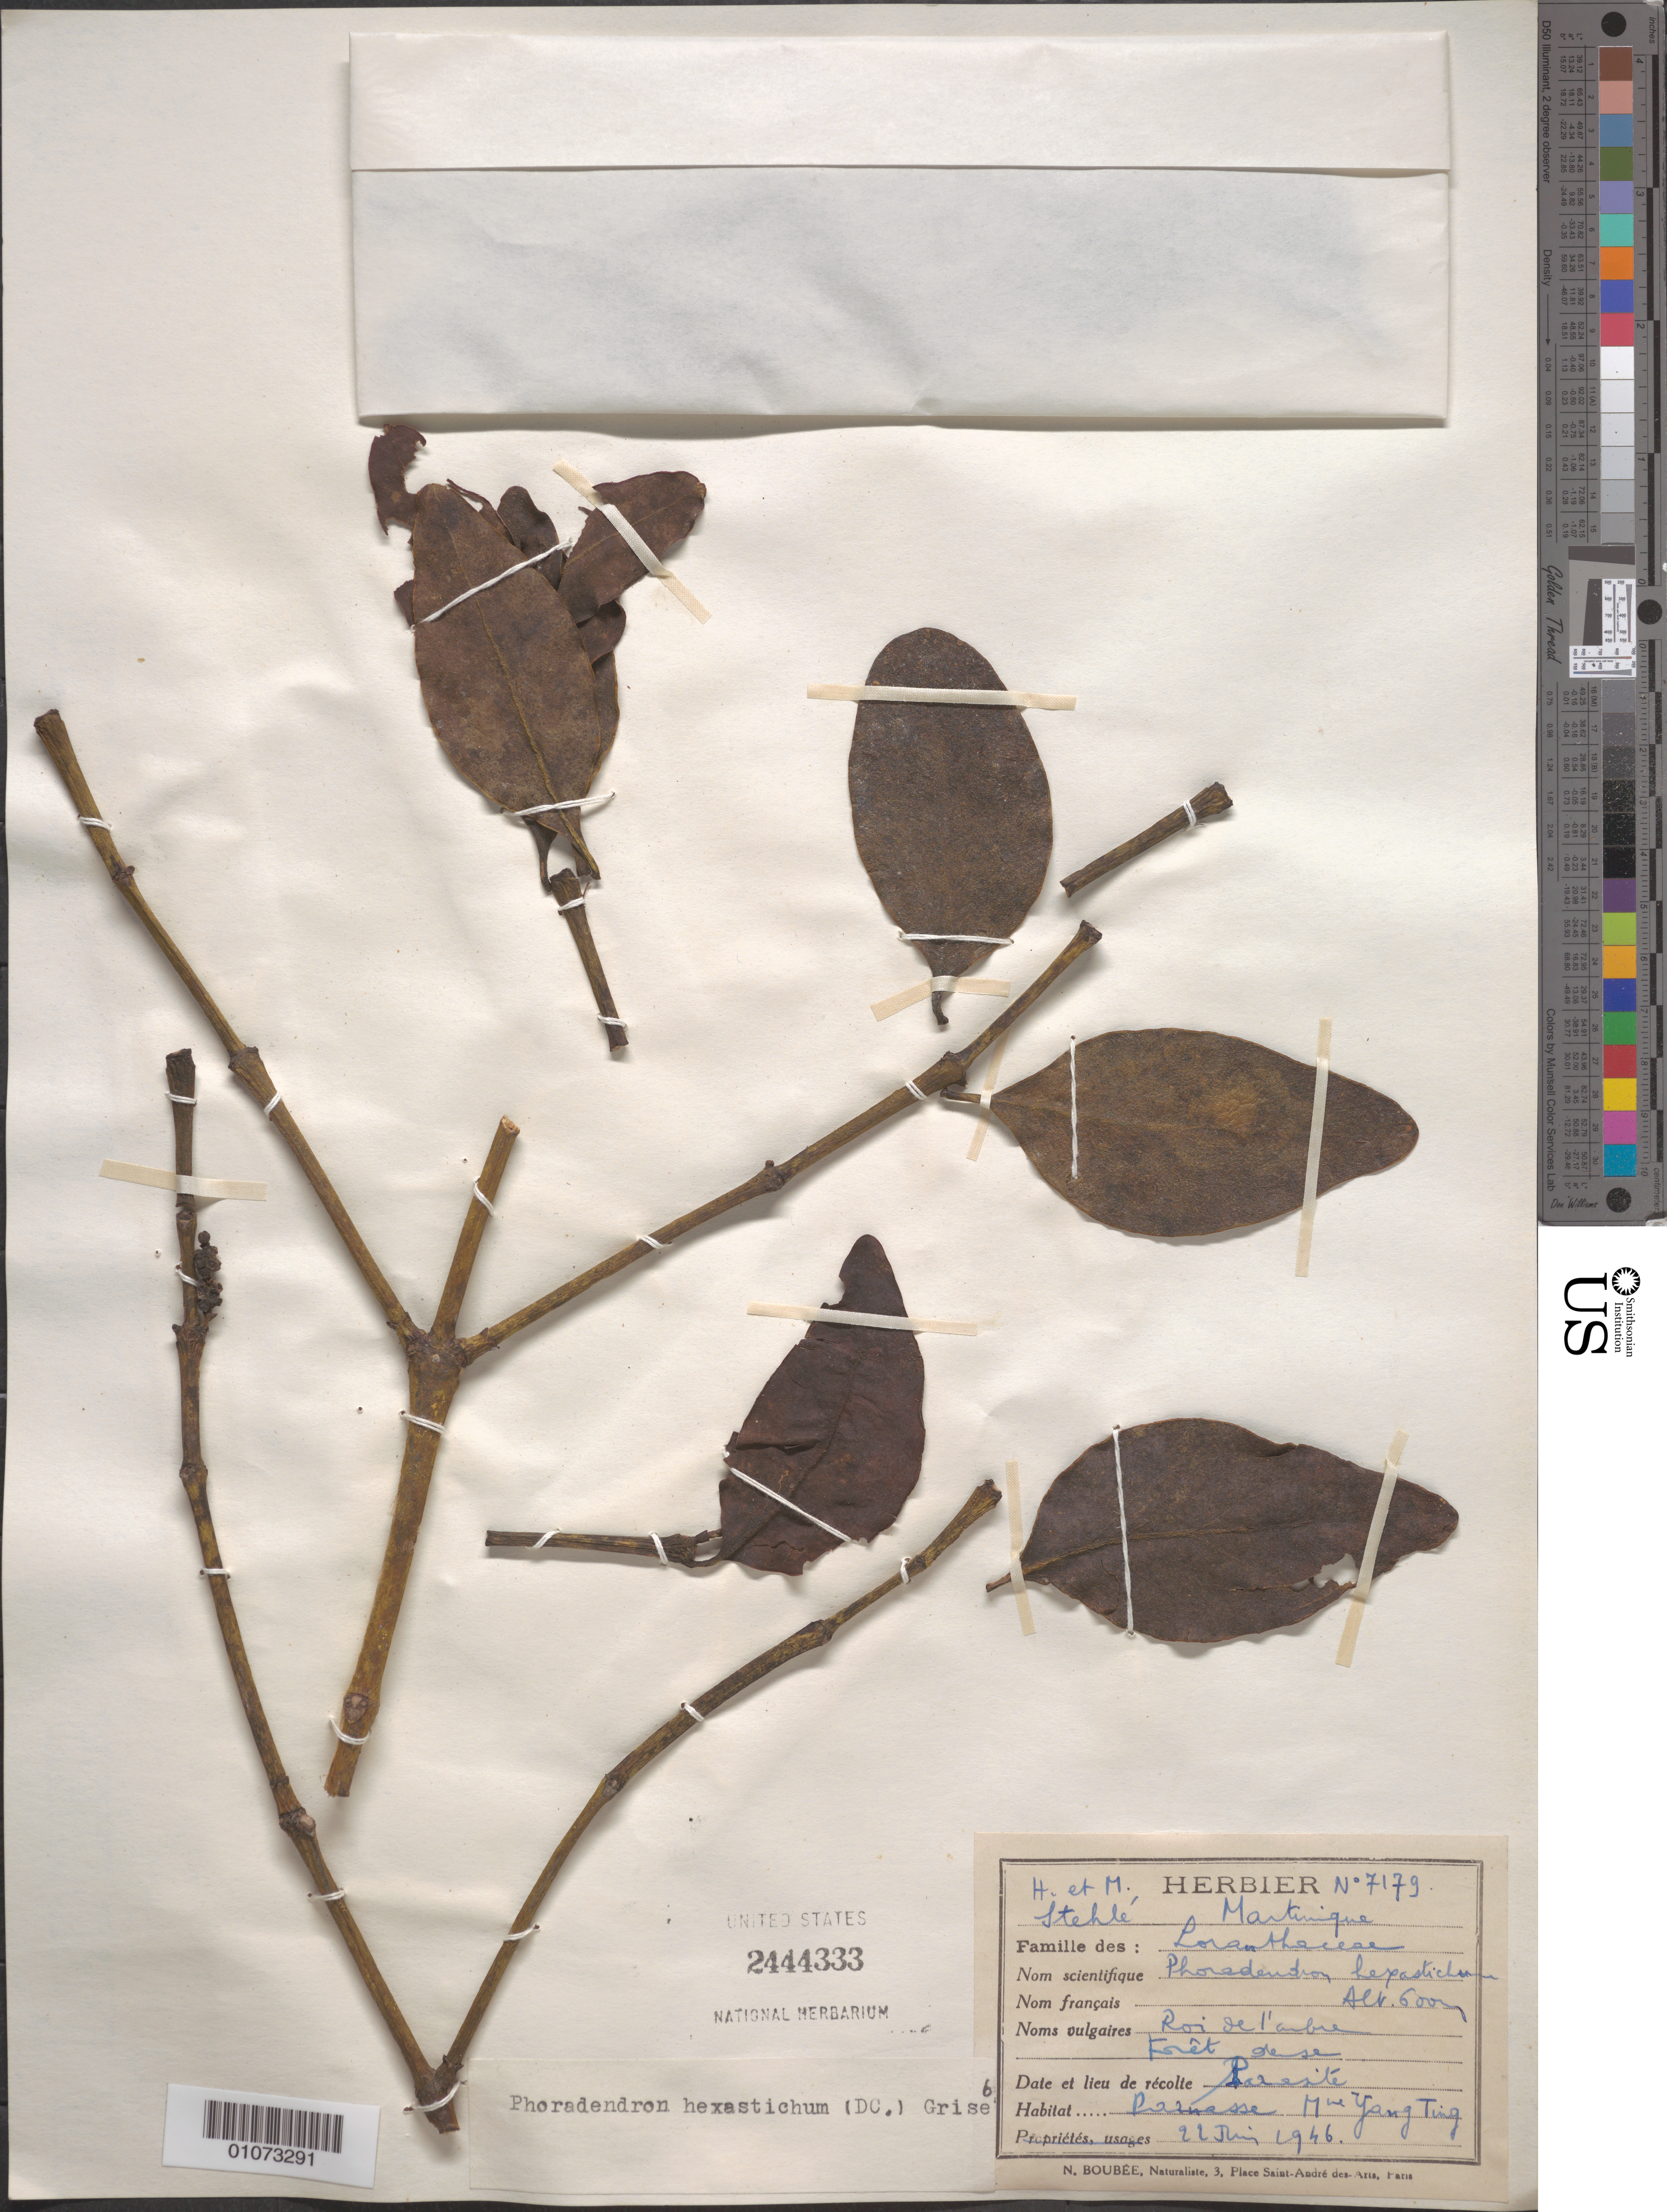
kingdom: Plantae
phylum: Tracheophyta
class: Magnoliopsida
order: Santalales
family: Viscaceae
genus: Phoradendron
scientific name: Phoradendron hexastichum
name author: (DC.) Griseb.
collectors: H. Stehlé & M. Stehlé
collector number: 7179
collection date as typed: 22 Jun 1946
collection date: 1946-06-22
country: Martinique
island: Martinique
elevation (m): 600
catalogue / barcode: US 2444333